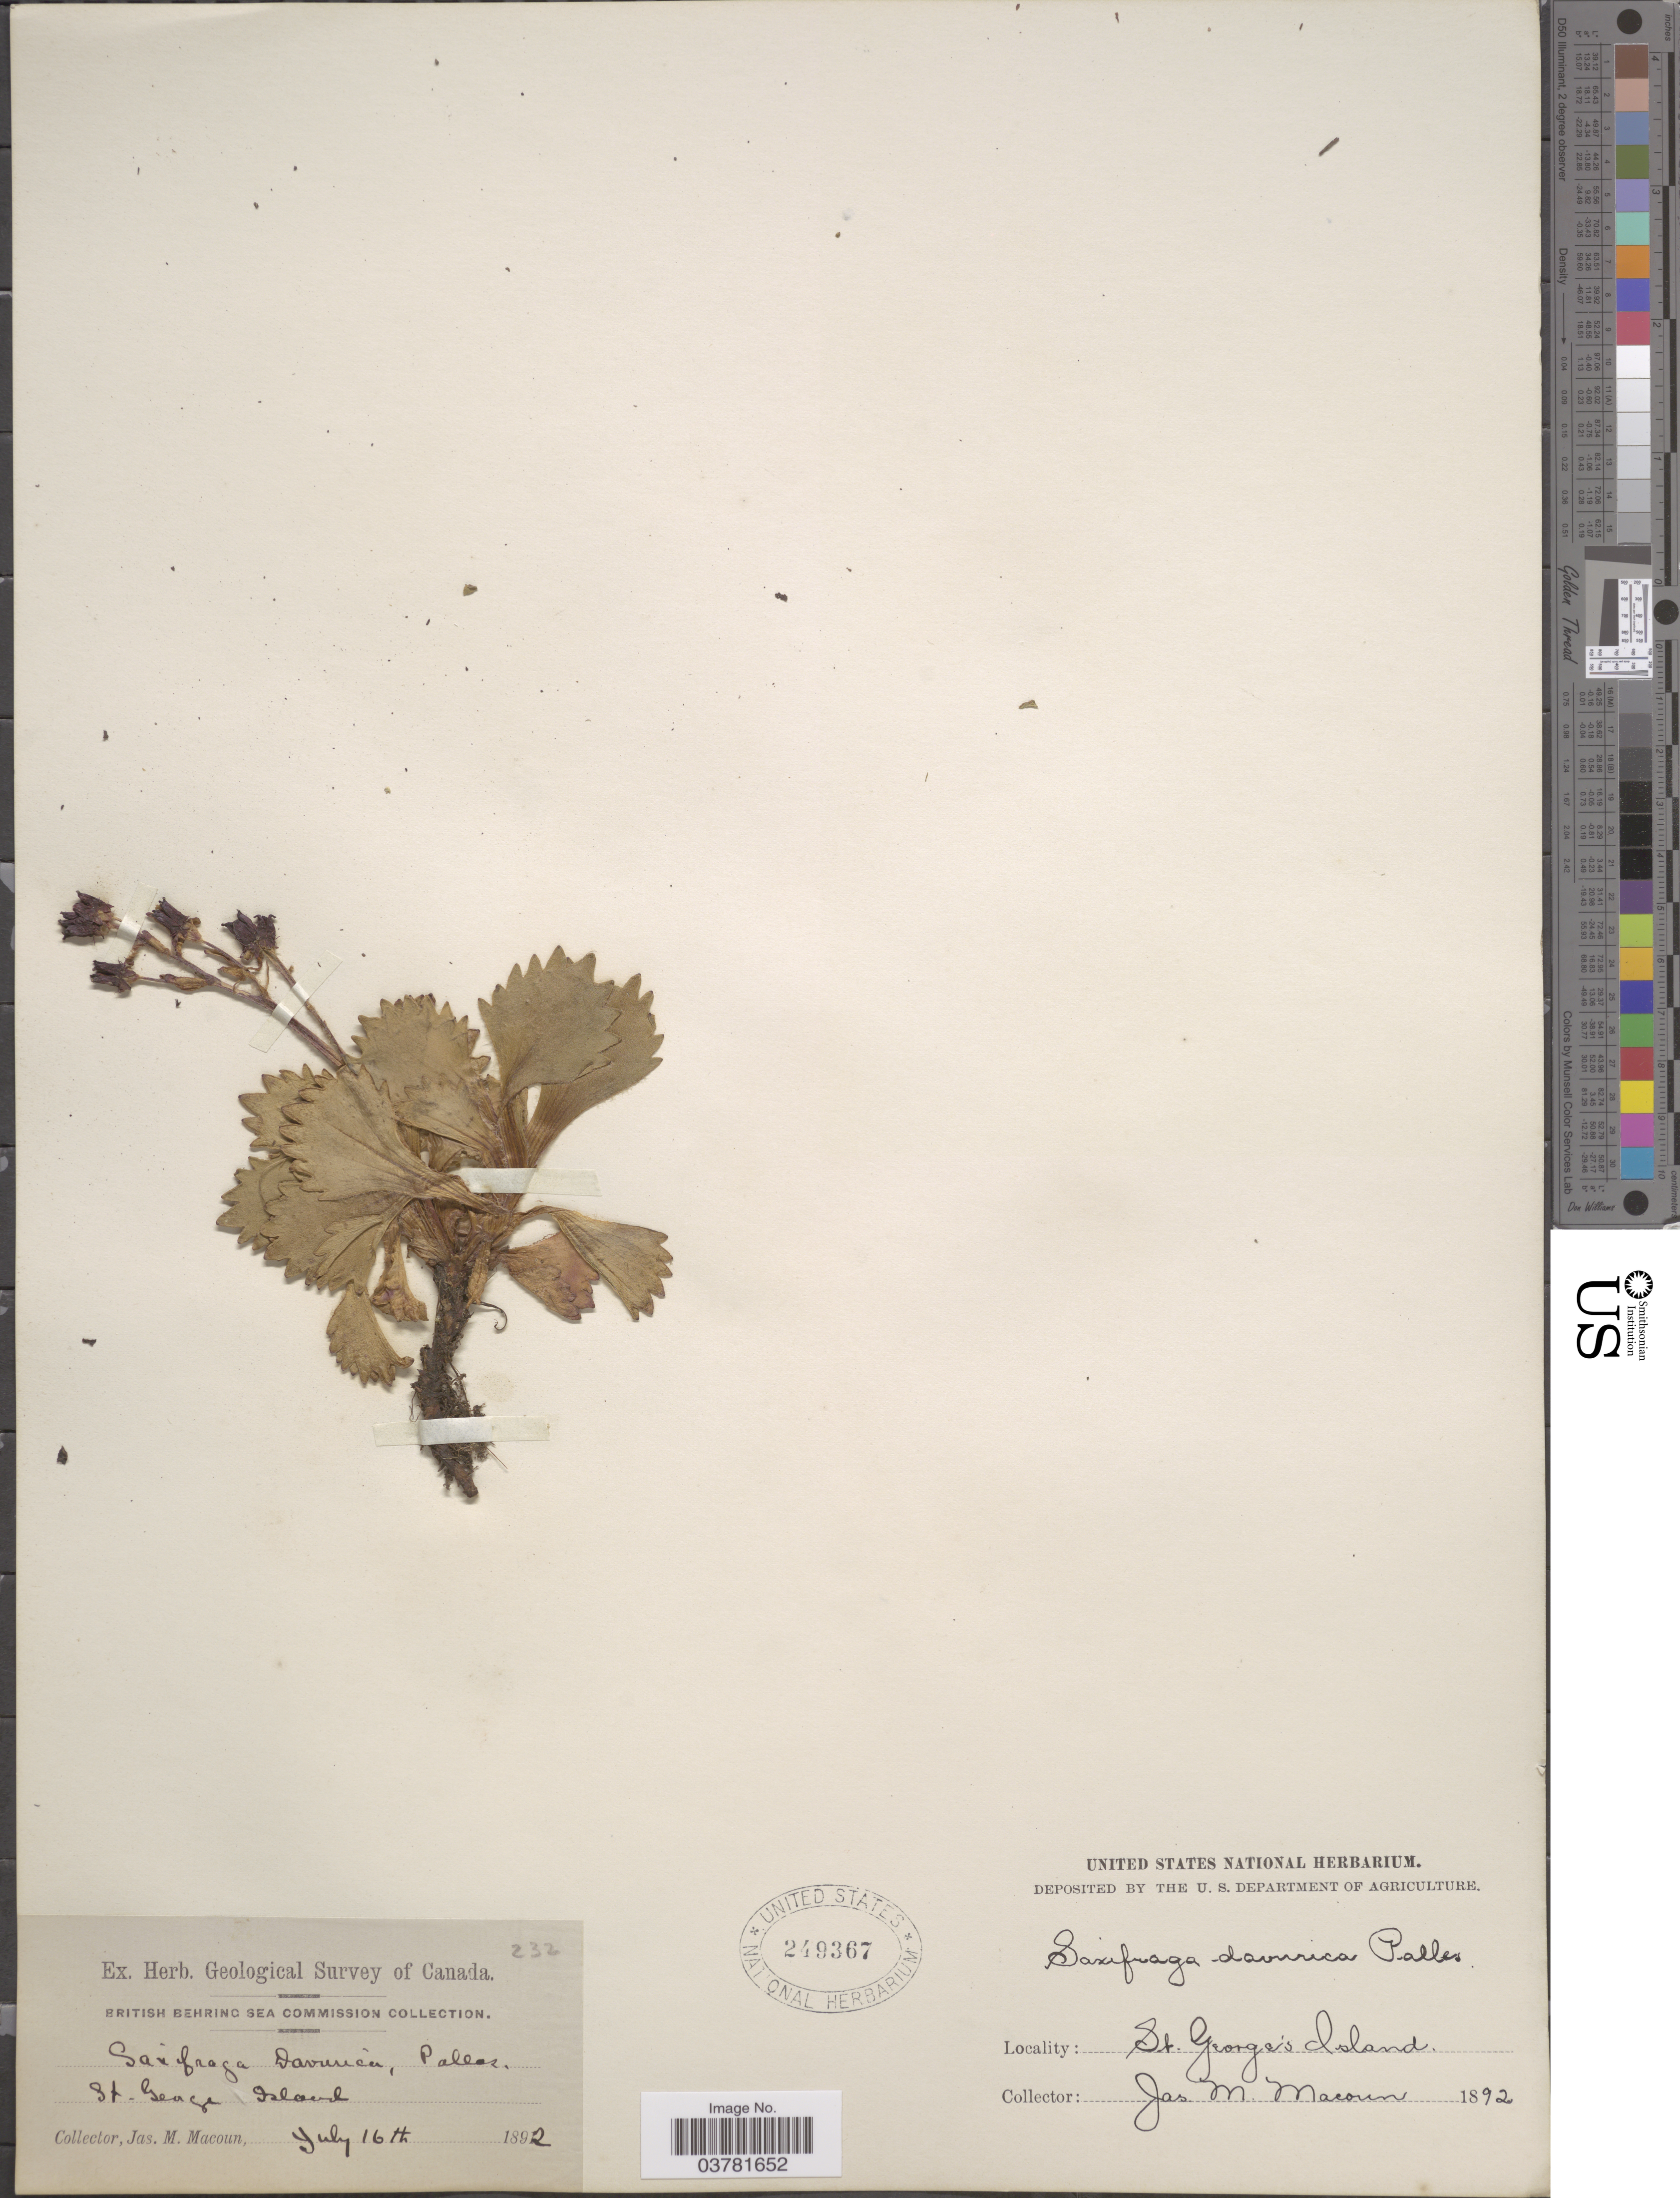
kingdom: Plantae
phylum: Tracheophyta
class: Magnoliopsida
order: Saxifragales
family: Saxifragaceae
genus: Micranthes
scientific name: Micranthes reflexa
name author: (Hook.) Small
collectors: J. M. Macoun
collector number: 232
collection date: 1892-07-16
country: Canada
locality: Geological Survey of Canada. St. George's Island.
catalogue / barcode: US 249367